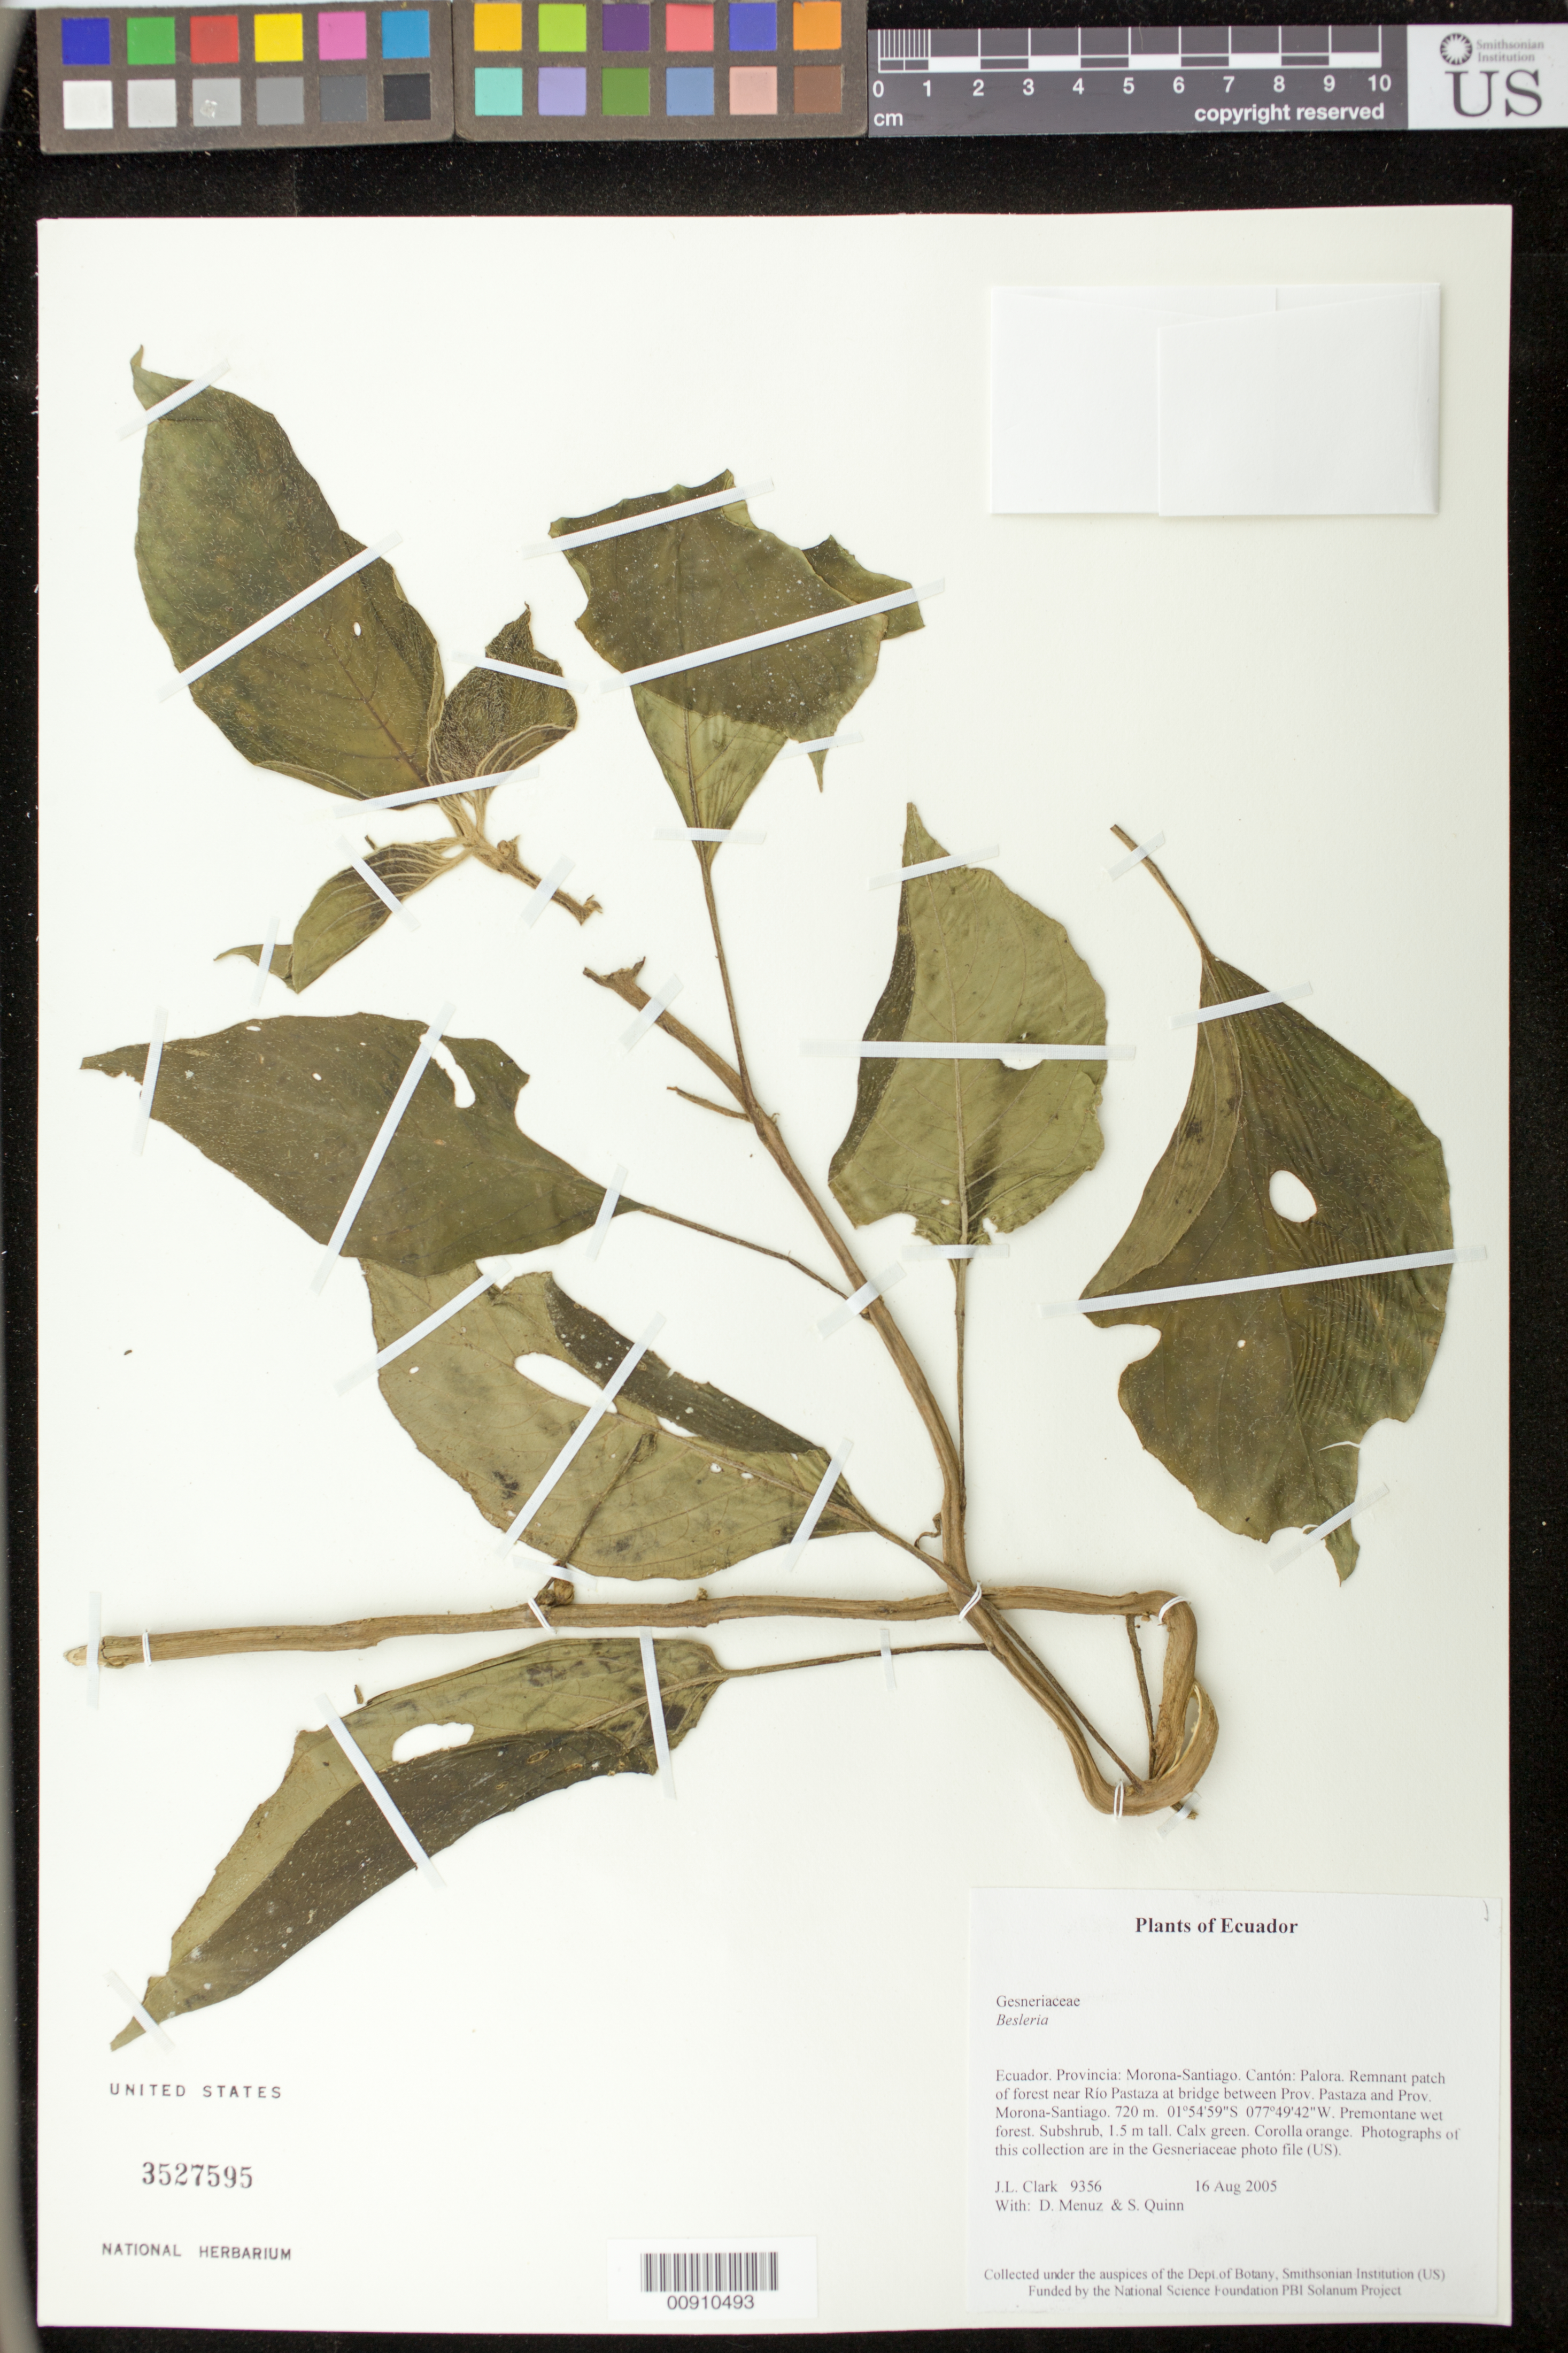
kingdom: Plantae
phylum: Tracheophyta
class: Magnoliopsida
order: Lamiales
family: Gesneriaceae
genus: Besleria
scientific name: Besleria sp.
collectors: J. L. Clark, D. Menuz & S. Quinn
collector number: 9356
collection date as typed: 16 Aug 2005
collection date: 2005-08-16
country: Ecuador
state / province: Morona-Santiago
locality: Palora. Remnant patch of forest near Río Pastaza at bridge between Prov. Pastaza and Prov. Morona-Santiago.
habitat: Premontane wet forest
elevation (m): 720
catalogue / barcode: US 3527595